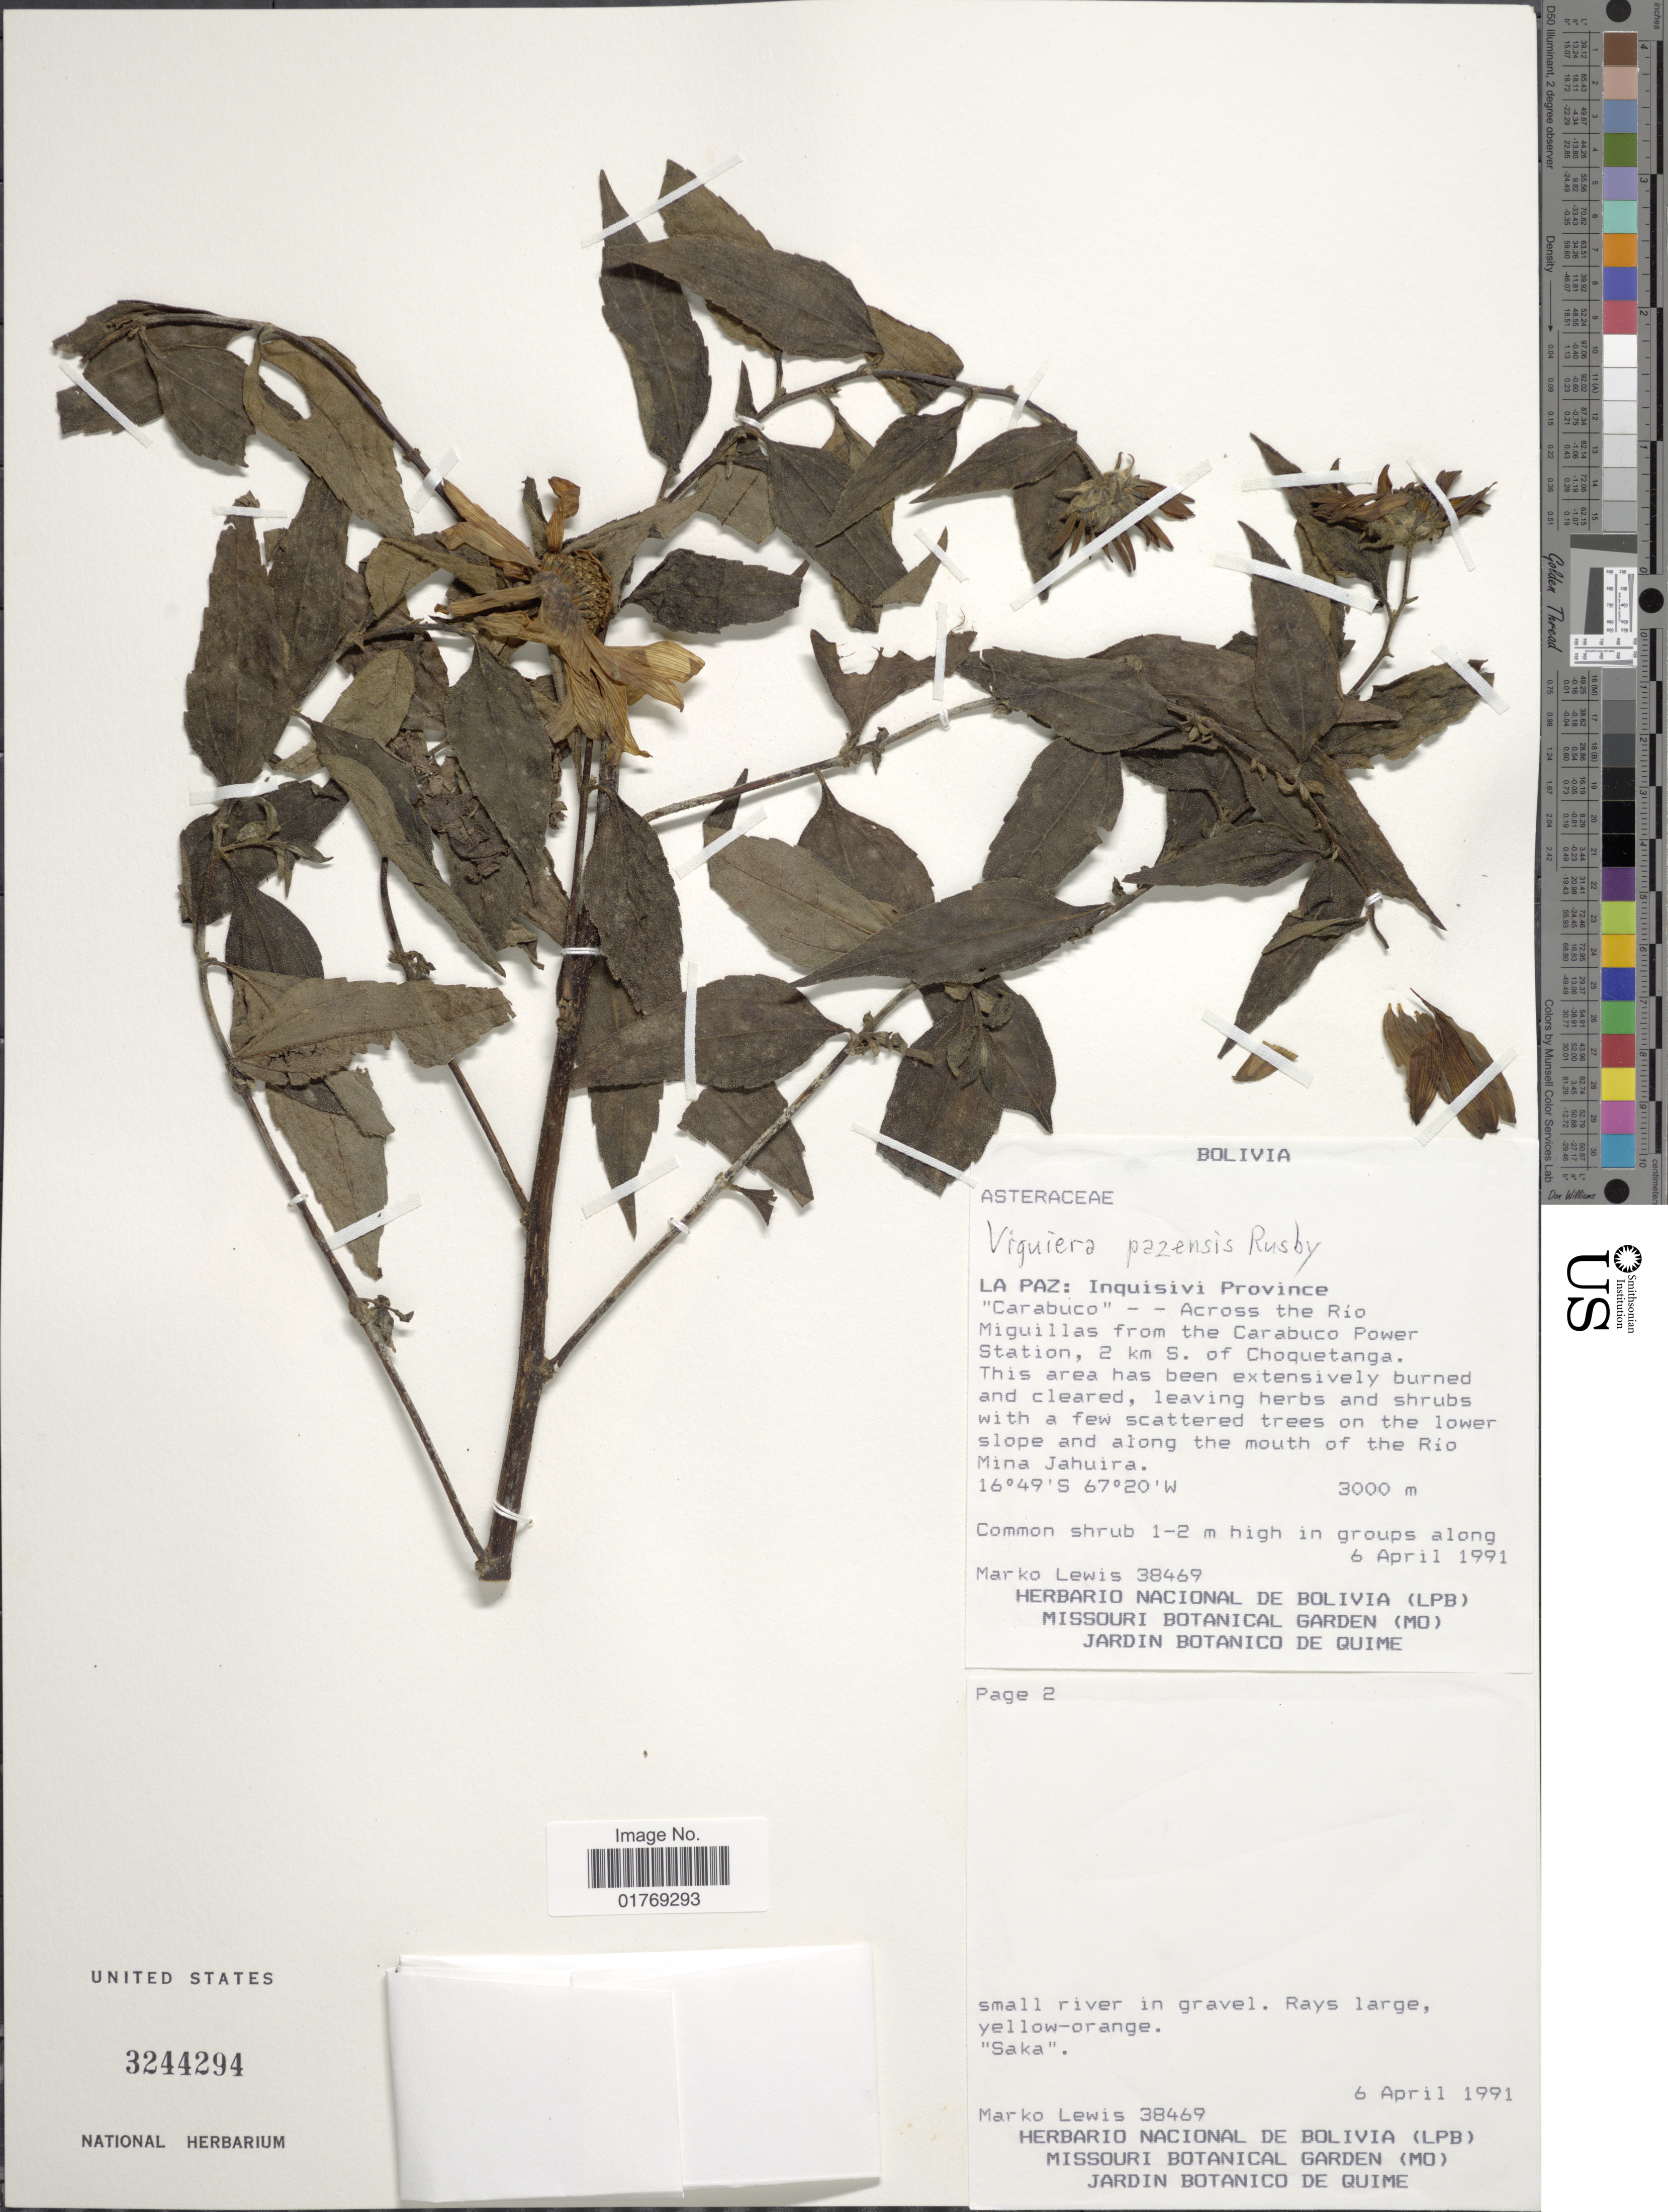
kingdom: Plantae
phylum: Tracheophyta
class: Magnoliopsida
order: Asterales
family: Asteraceae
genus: Viguiera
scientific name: Viguiera sp.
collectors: M. A. Lewis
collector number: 38469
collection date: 1991-04-06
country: Bolivia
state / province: La Paz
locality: La Paz: Inquisivi Province. "Carabuco" - - Across the Río Miguillas from the Carabuco Power Station, 2 km S. of Choquetanga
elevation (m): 3000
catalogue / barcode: US 3244294